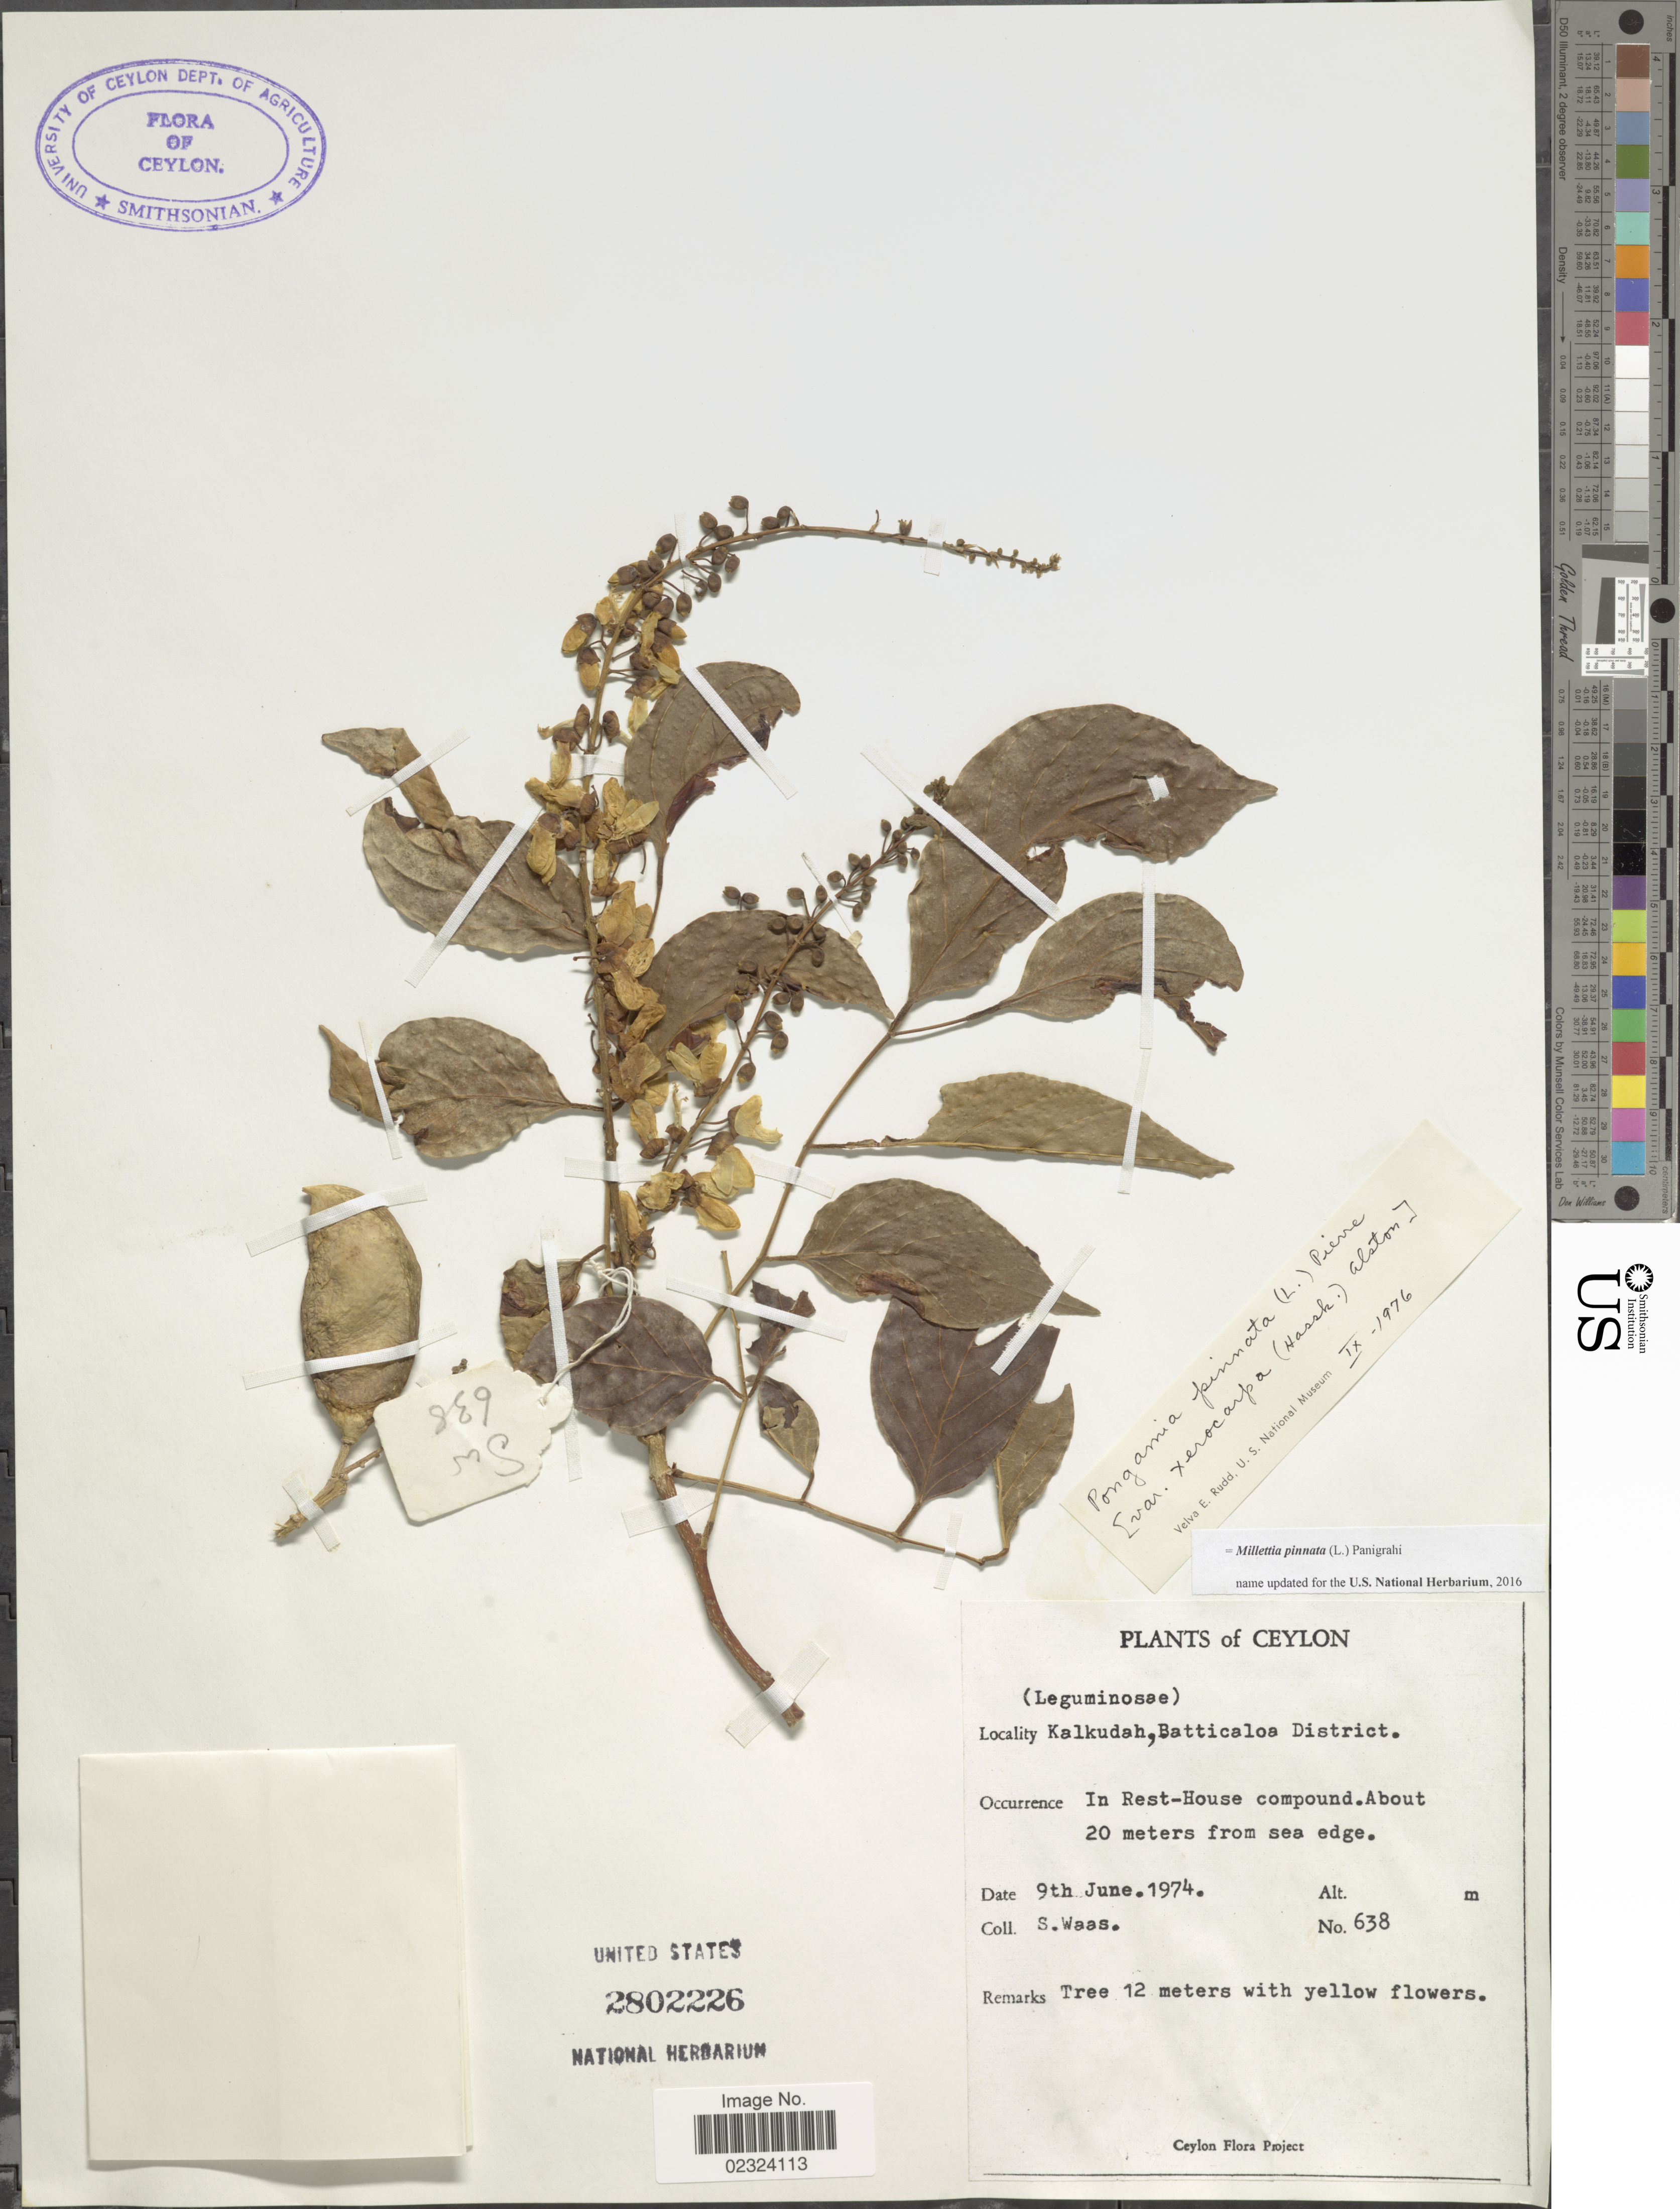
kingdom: Plantae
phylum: Tracheophyta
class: Magnoliopsida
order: Fabales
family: Fabaceae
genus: Millettia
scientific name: Millettia pinnata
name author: (L.) Panigrahi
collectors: S. Waas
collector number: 638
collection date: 1974-06-09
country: Sri Lanka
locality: Ceylon. Kalkudah, Batticaloa District.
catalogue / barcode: US 2802226